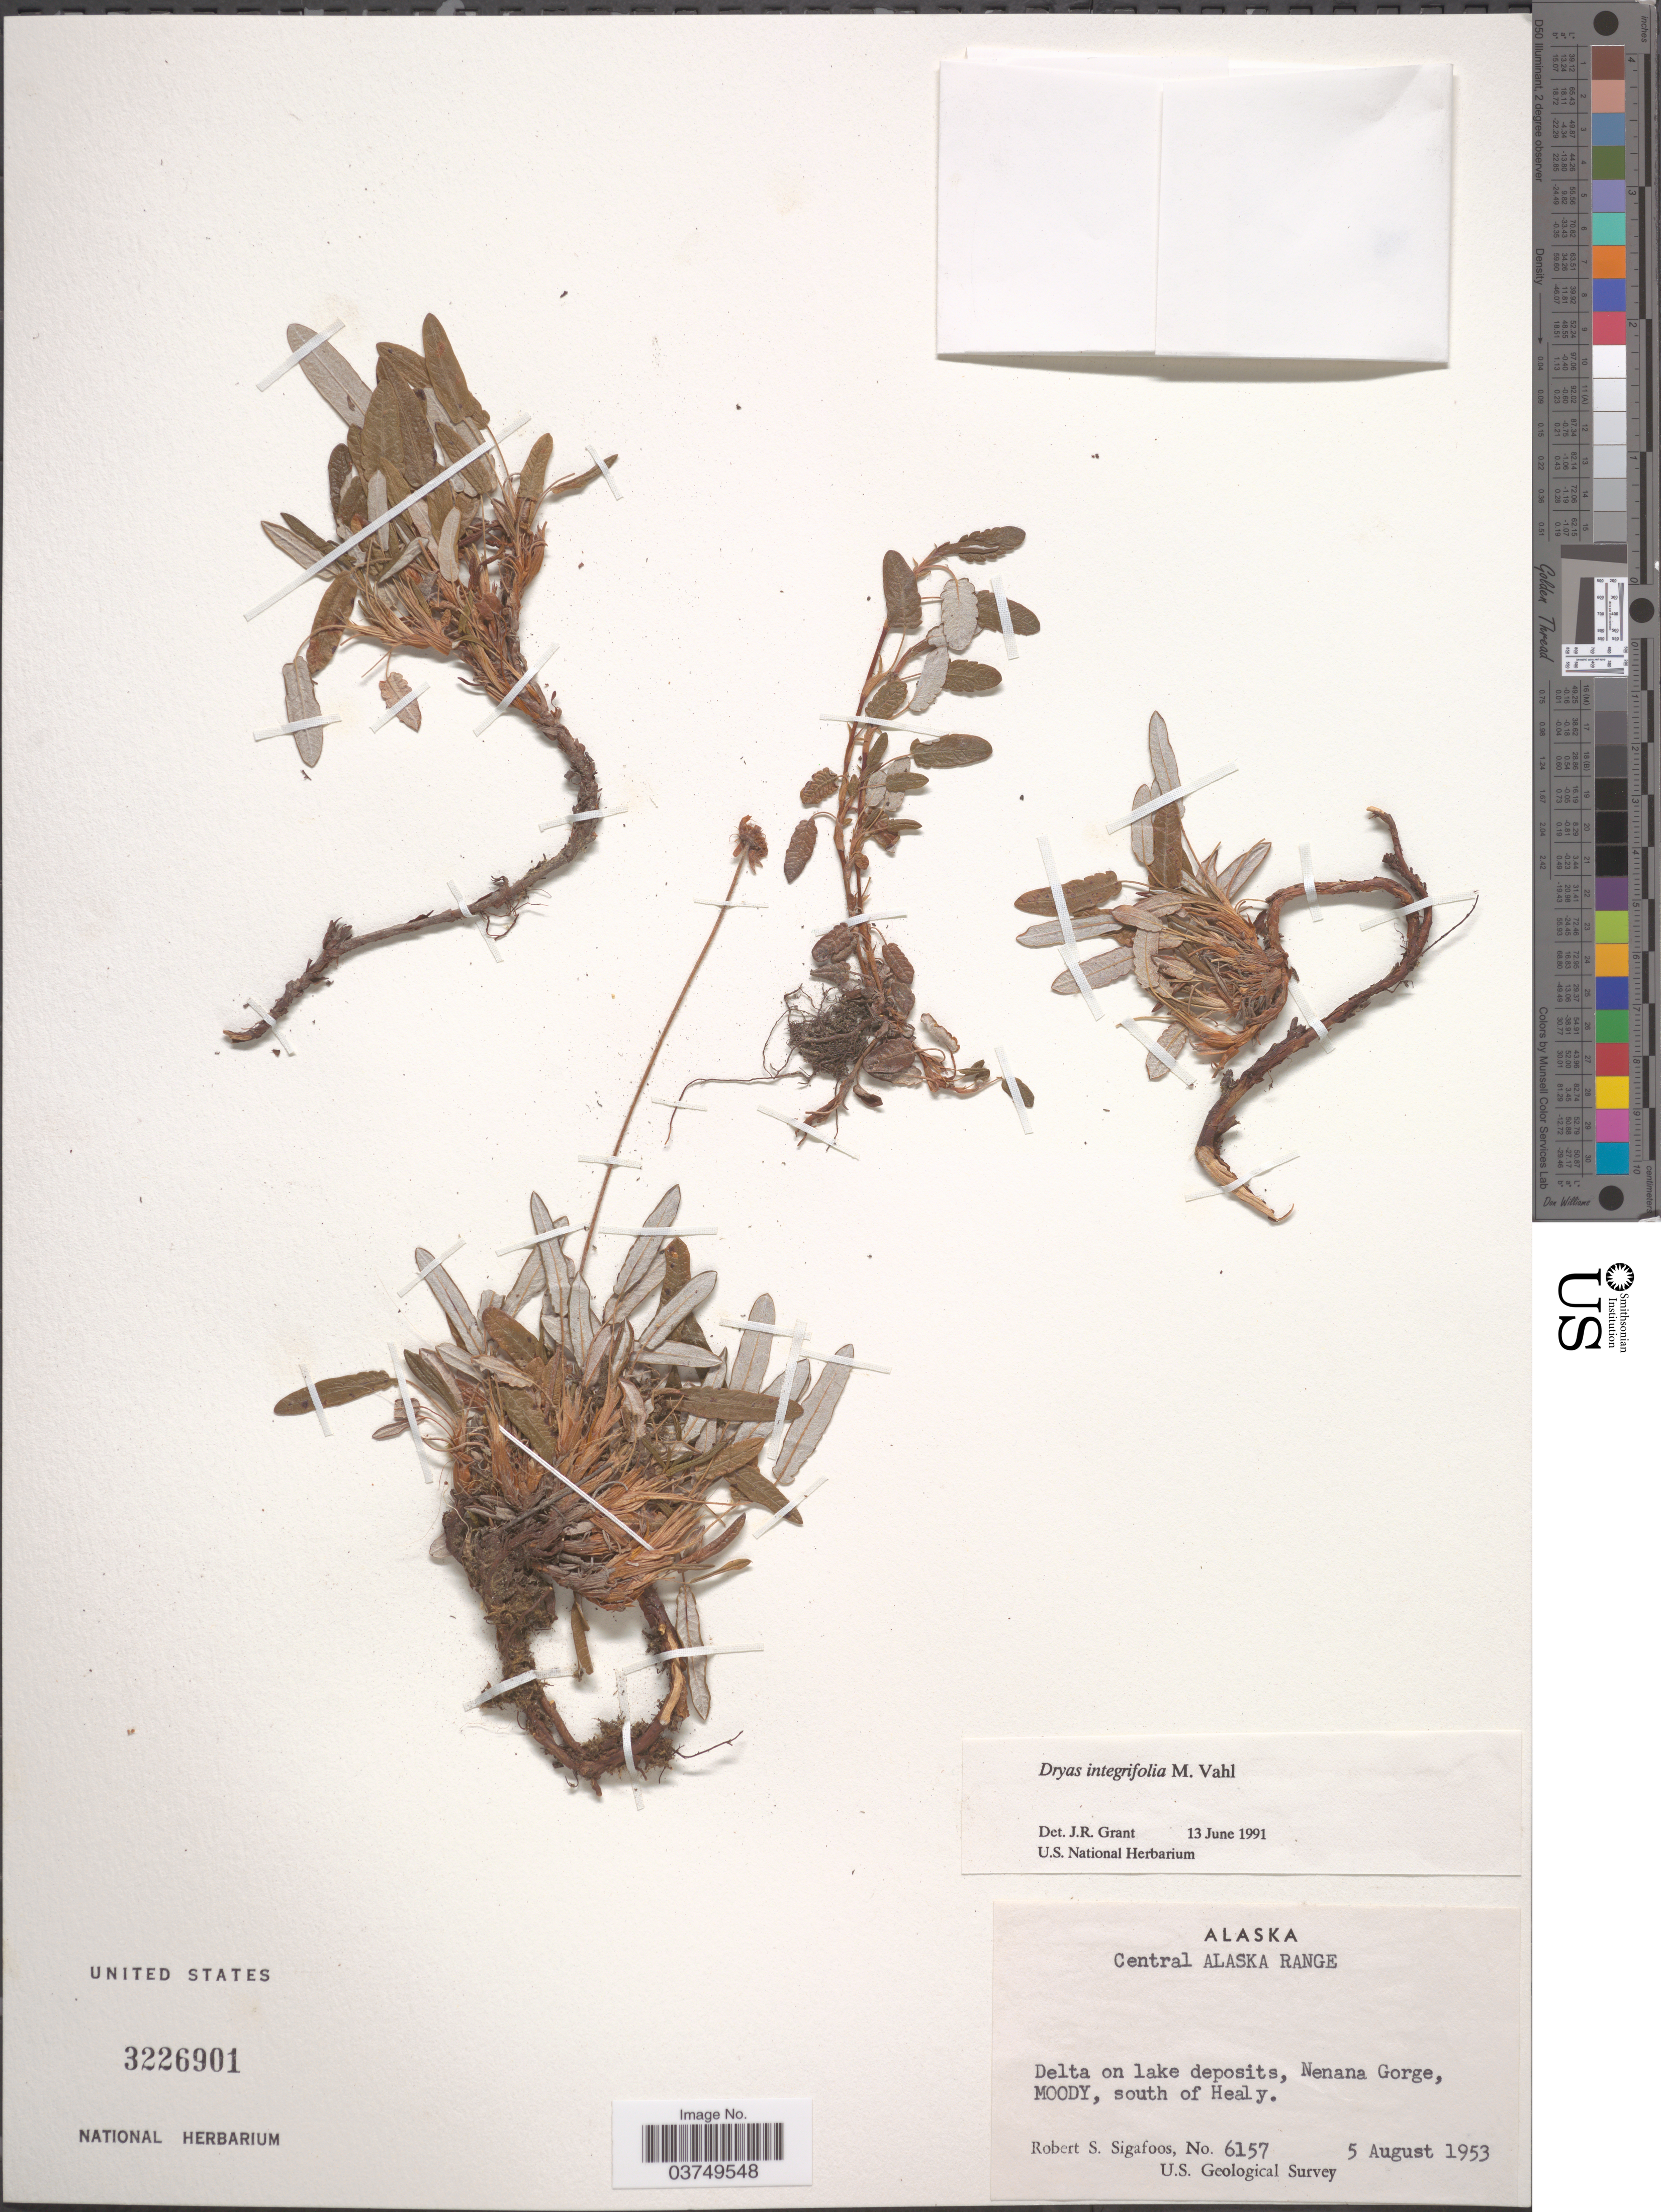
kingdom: Plantae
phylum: Tracheophyta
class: Magnoliopsida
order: Rosales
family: Rosaceae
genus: Dryas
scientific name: Dryas integrifolia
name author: Vahl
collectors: R. Sigafoos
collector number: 6157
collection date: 1953-08-05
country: United States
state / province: Alaska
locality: Central Alaska Range. Delta on lake deposits, Nenana Gorge, Moody, south of Healy.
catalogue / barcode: US 3226901